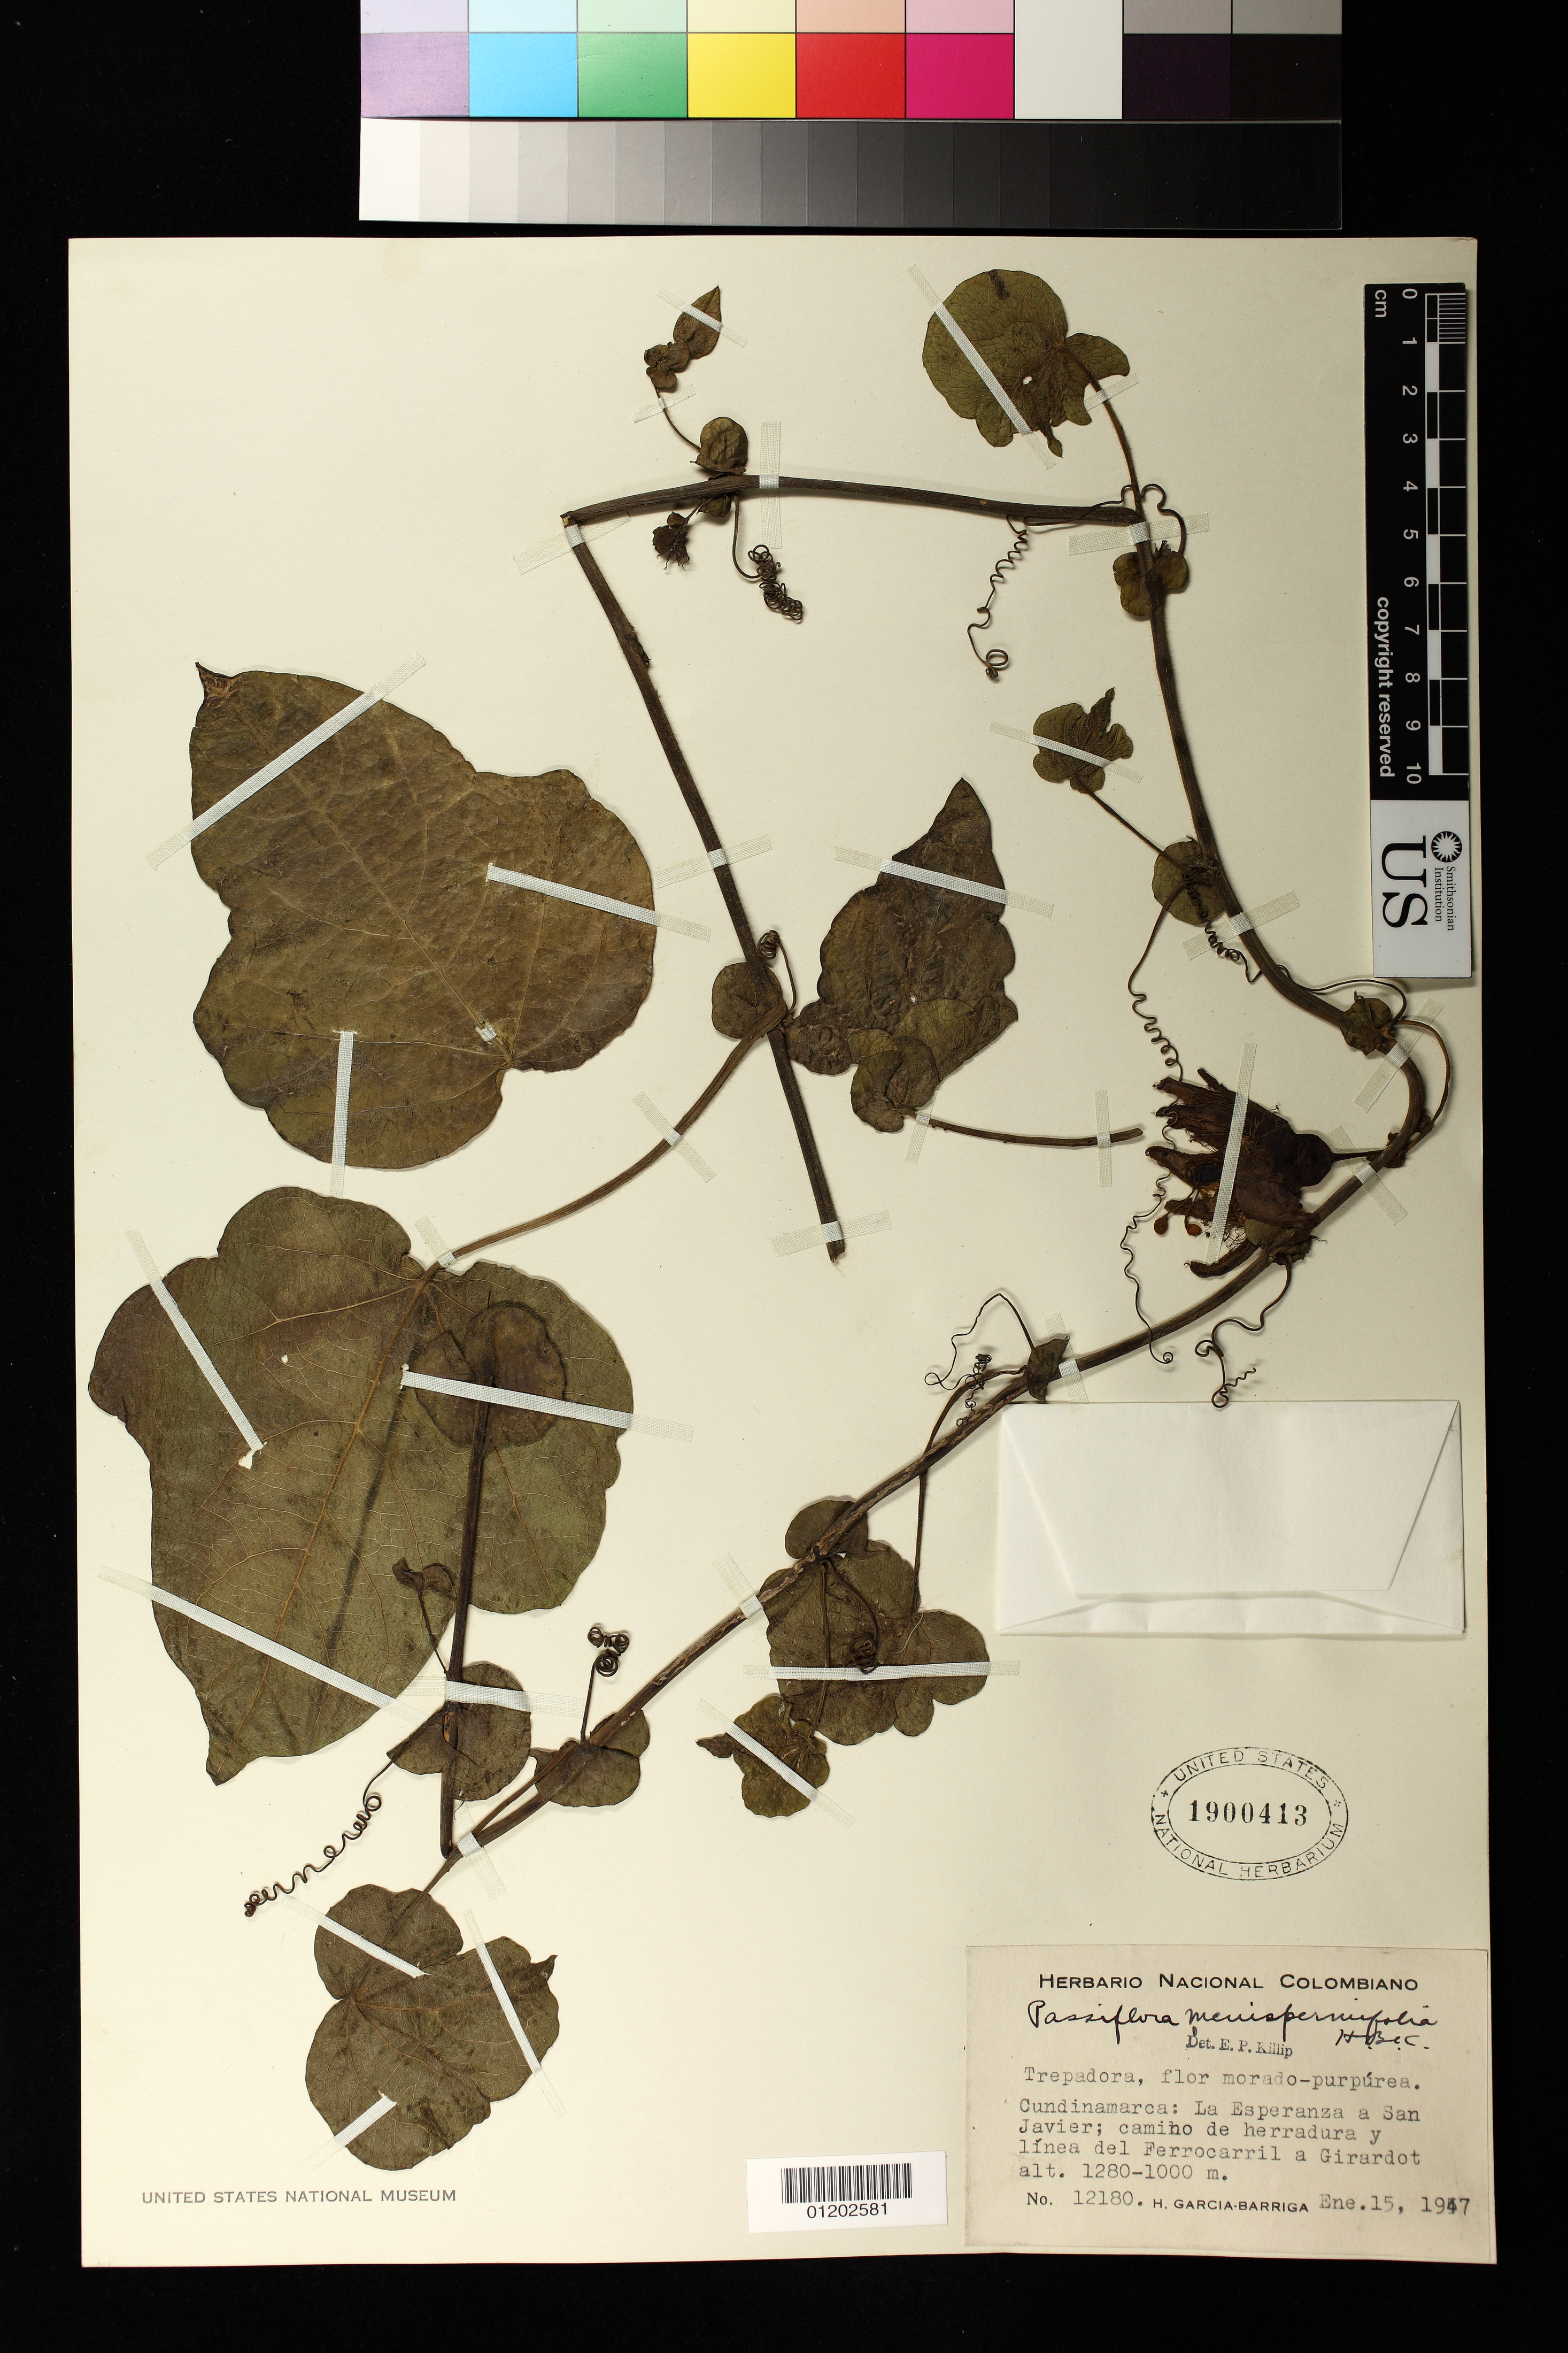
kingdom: Plantae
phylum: Tracheophyta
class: Magnoliopsida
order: Malpighiales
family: Passifloraceae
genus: Passiflora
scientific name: Passiflora menispermifolia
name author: Kunth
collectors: H. García Barriga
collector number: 12180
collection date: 1947-01-15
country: Colombia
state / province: Cundinamarca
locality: Cundinamarca: La Esperanza a San Javier; camino de herradura y linea del Ferrocarril a Girardot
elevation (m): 1000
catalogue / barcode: US 1900413